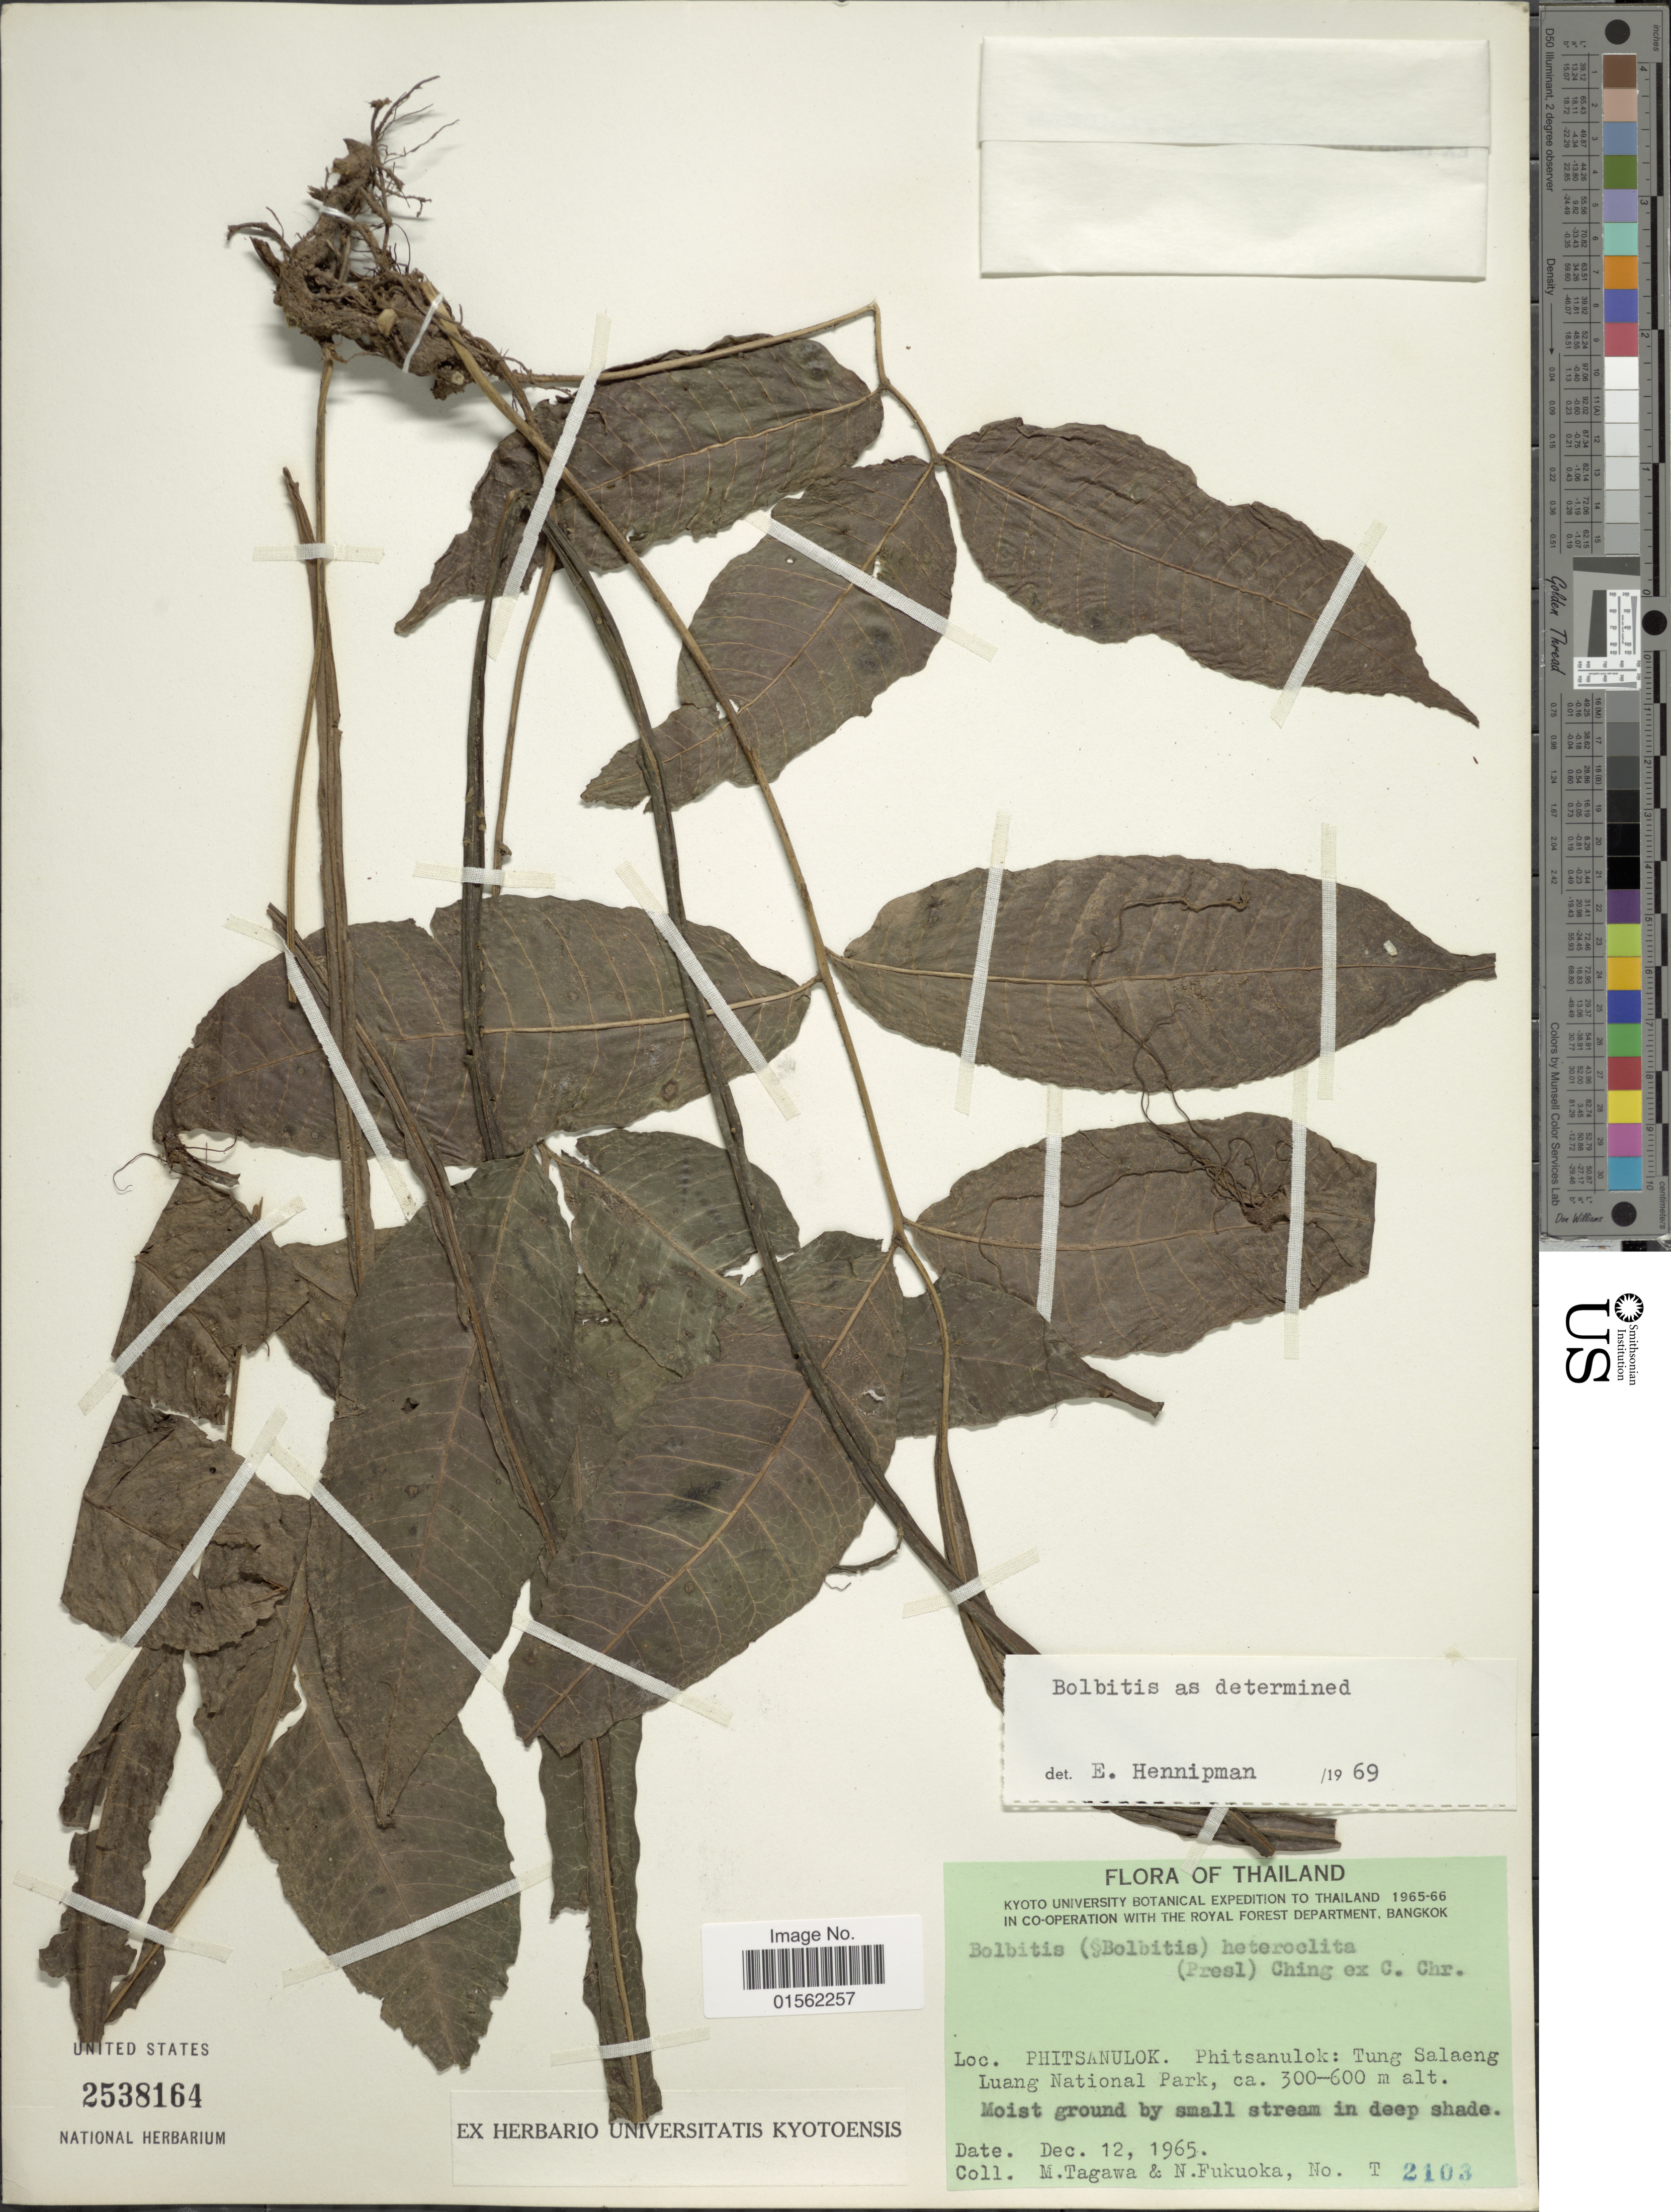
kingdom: Plantae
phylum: Tracheophyta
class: Polypodiopsida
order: Polypodiales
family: Dryopteridaceae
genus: Bolbitis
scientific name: Bolbitis heteroclita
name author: (C. Presl) Ching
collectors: M. Tagawa & N. Fukuoka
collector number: T2103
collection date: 1965-12-12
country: Thailand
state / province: Phitsanulok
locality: Phitsanulok: Tuk Salaeng Luang National Park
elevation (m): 300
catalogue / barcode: US 2538164